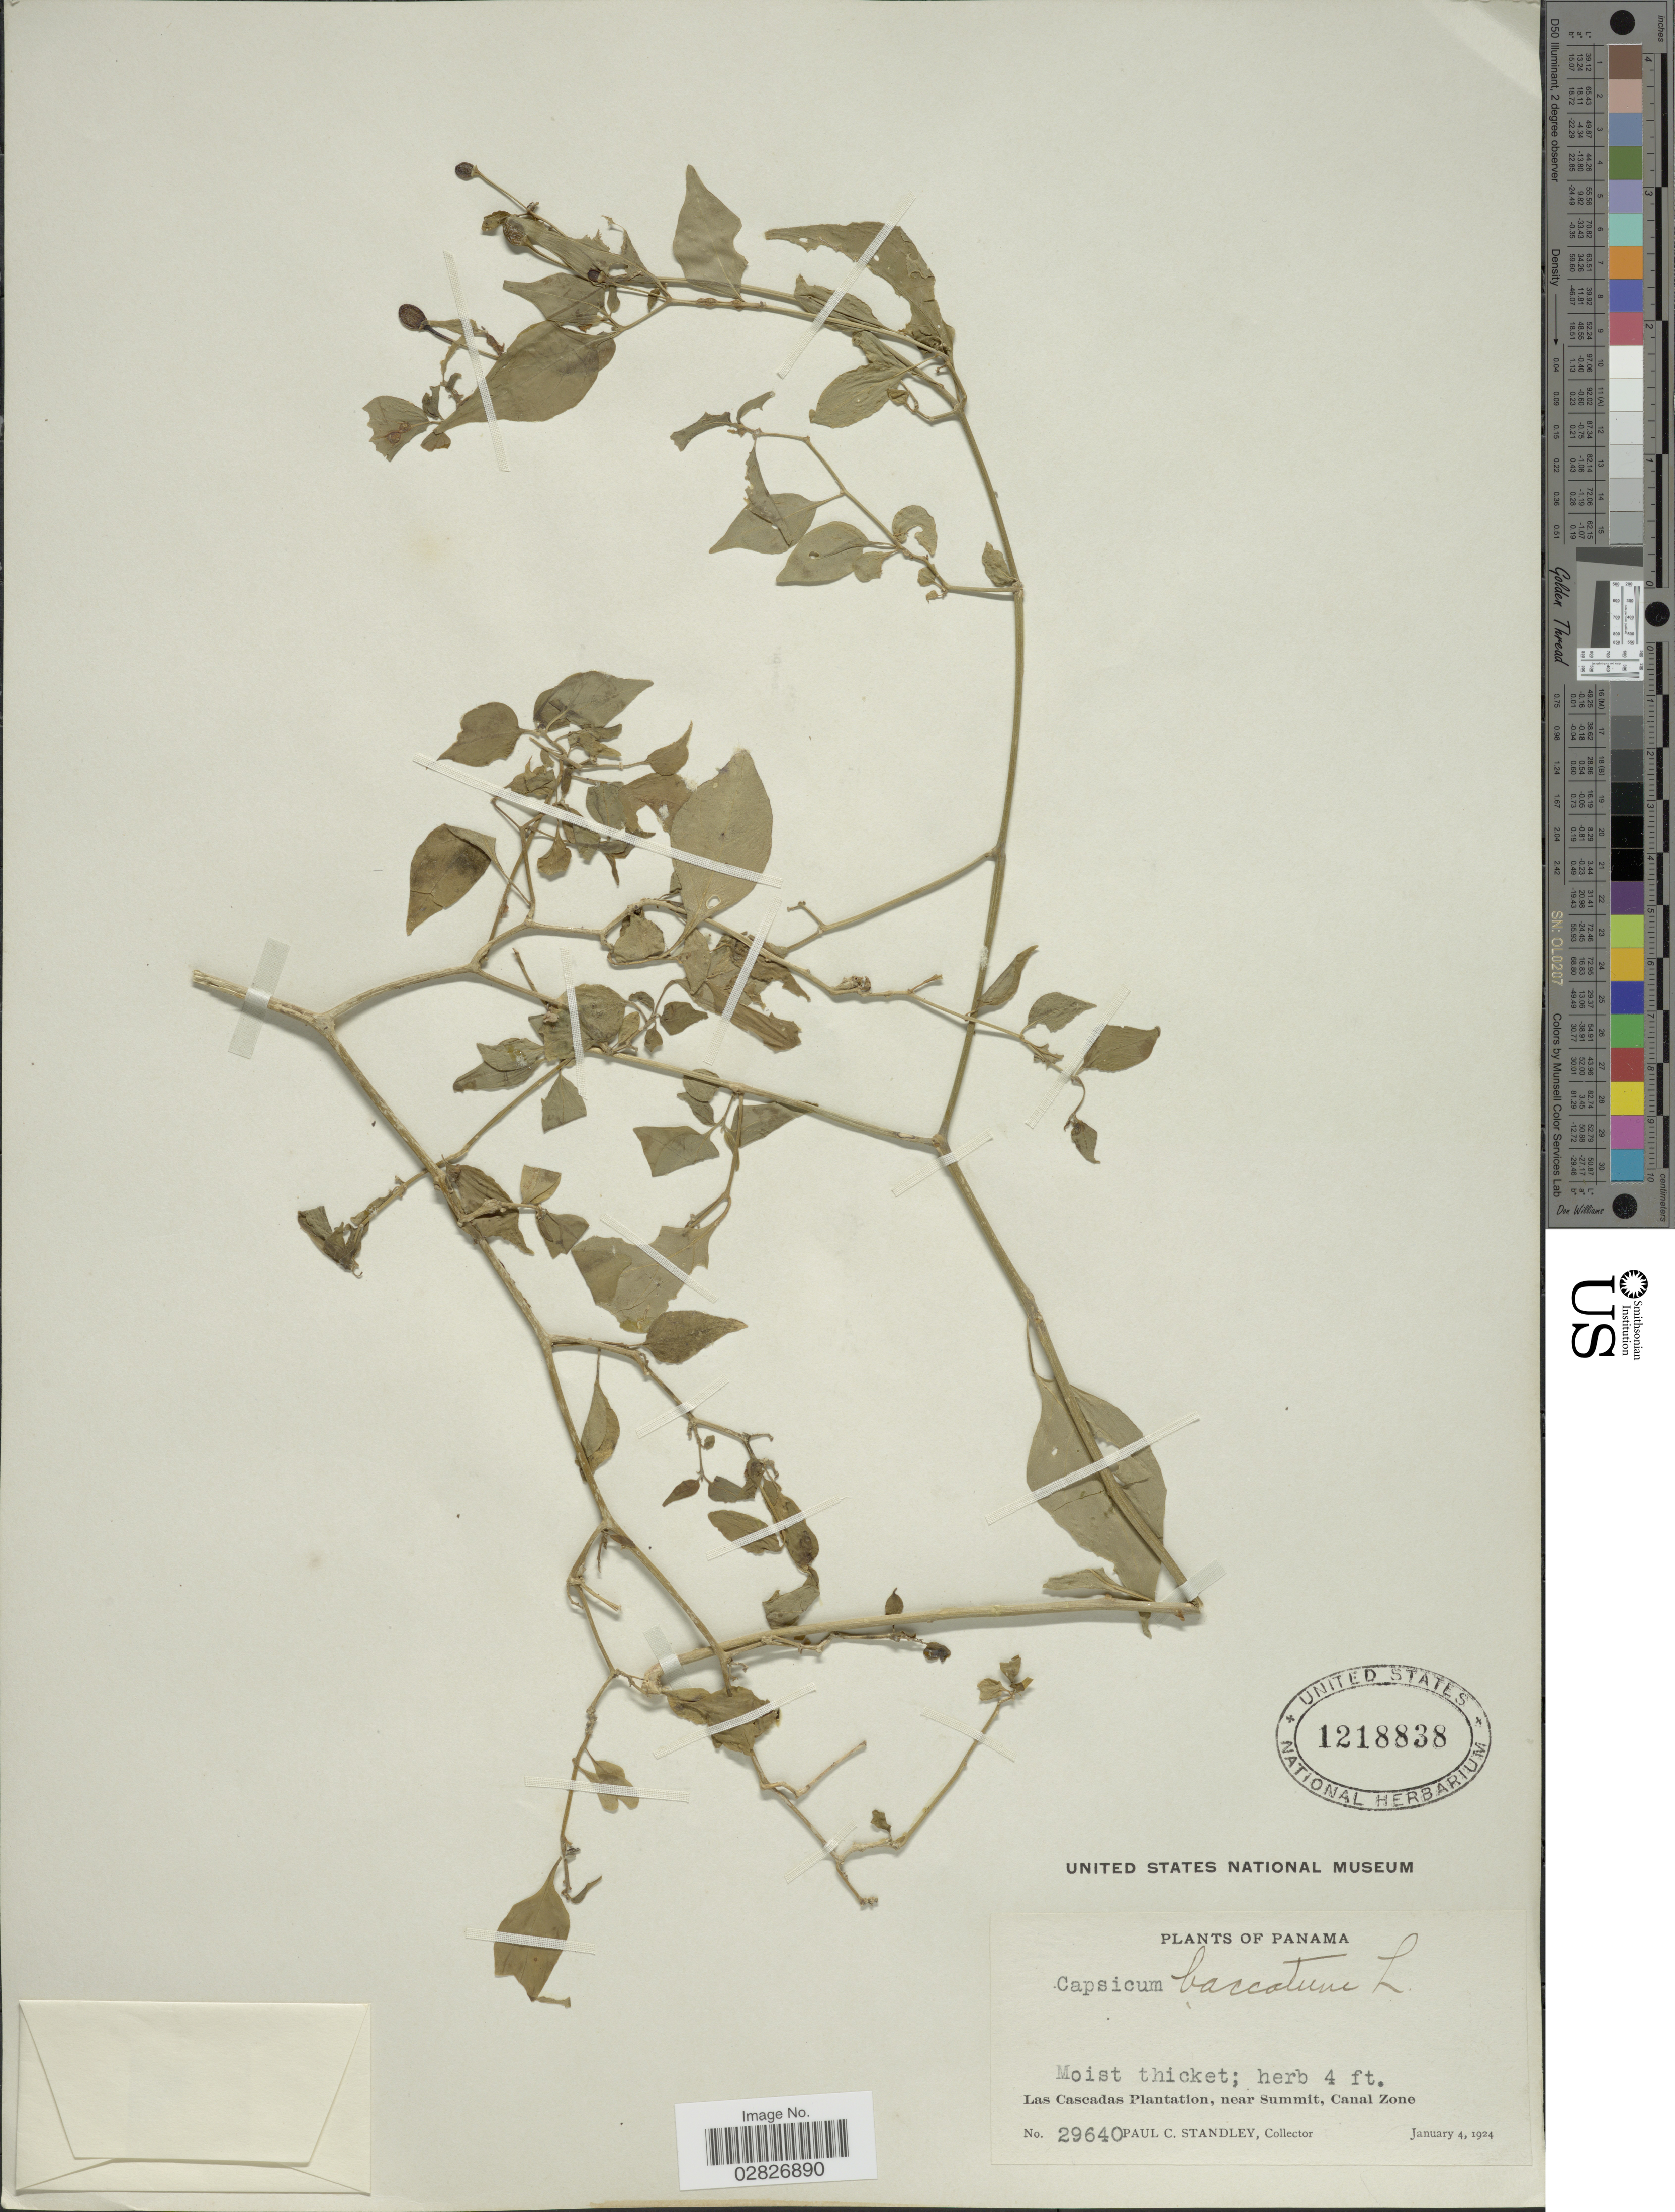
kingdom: Plantae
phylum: Tracheophyta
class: Magnoliopsida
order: Solanales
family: Solanaceae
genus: Capsicum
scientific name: Capsicum baccatum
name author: L.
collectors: P. C. Standley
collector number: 29640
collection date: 1924-01-04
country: Panama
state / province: Colón / Panamá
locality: Las Cascadas Plantation, near Summit, Canal Zone.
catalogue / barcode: US 1218838